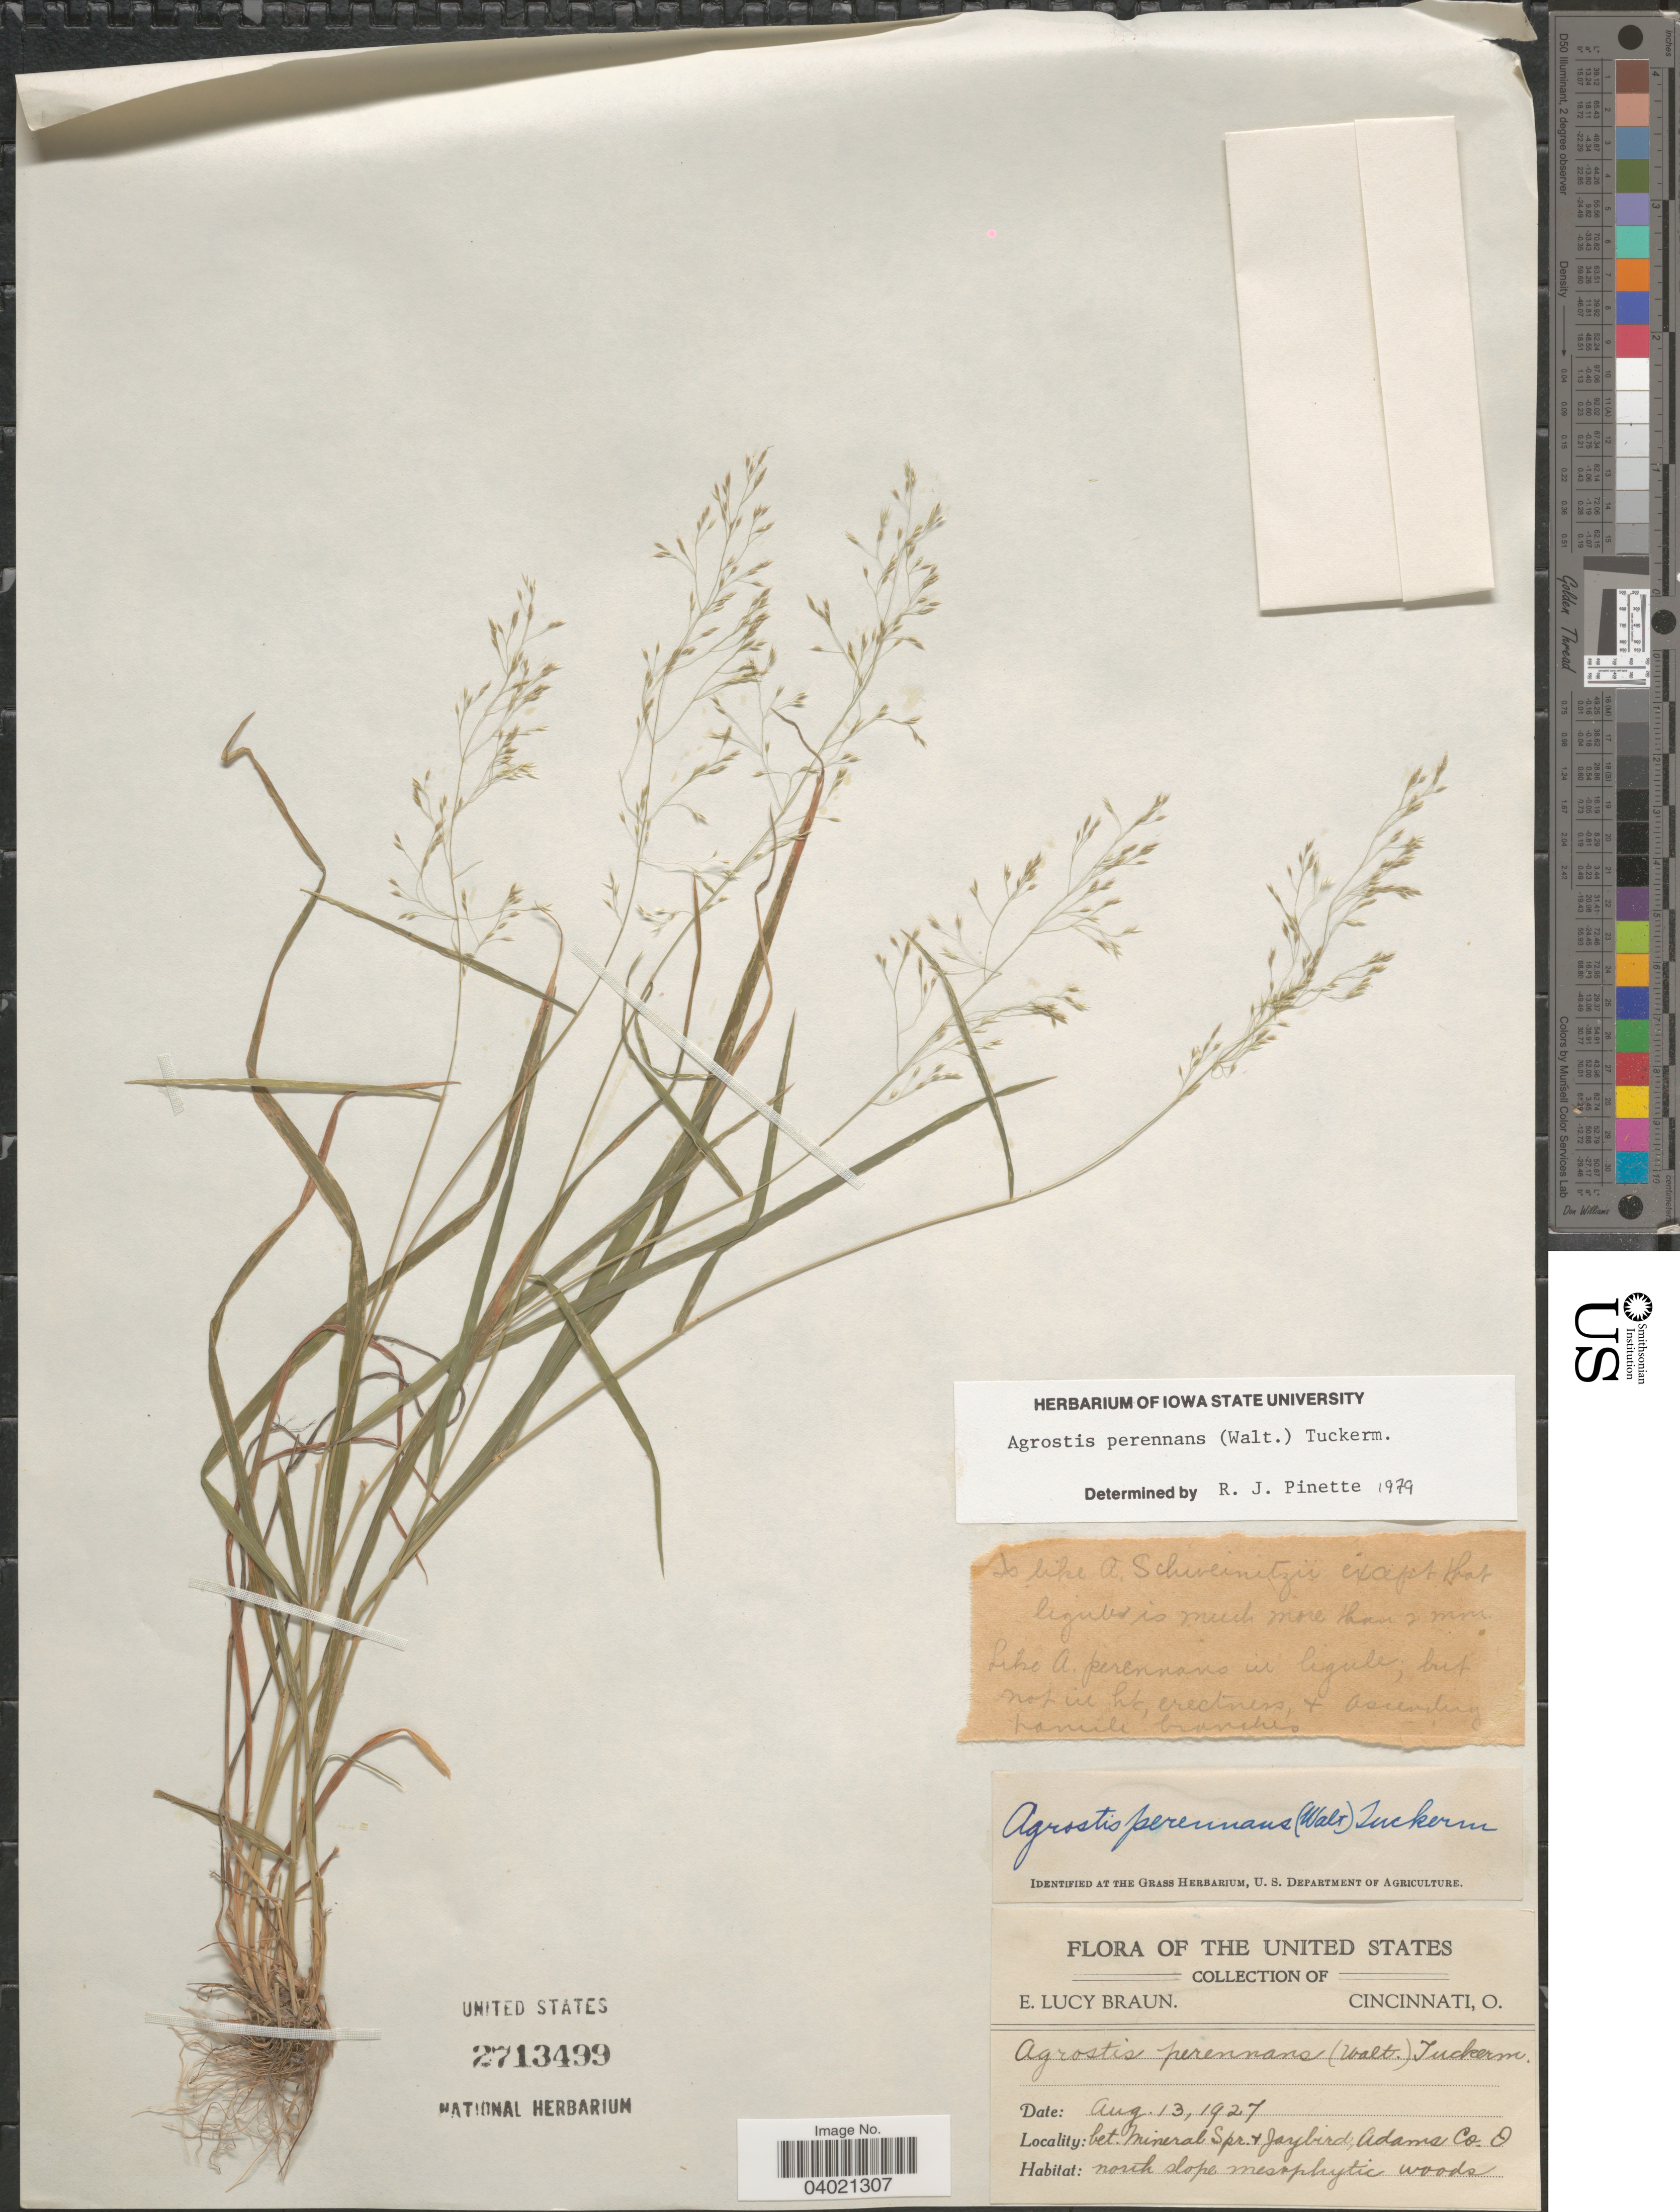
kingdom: Plantae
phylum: Tracheophyta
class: Liliopsida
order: Poales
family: Poaceae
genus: Agrostis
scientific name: Agrostis perennans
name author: (Walter) Tuck.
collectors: E. L. Braun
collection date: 1927-08-13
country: United States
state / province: Ohio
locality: Bet. Mineral Spr. + Jaybird, Adams Co.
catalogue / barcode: US 2713499